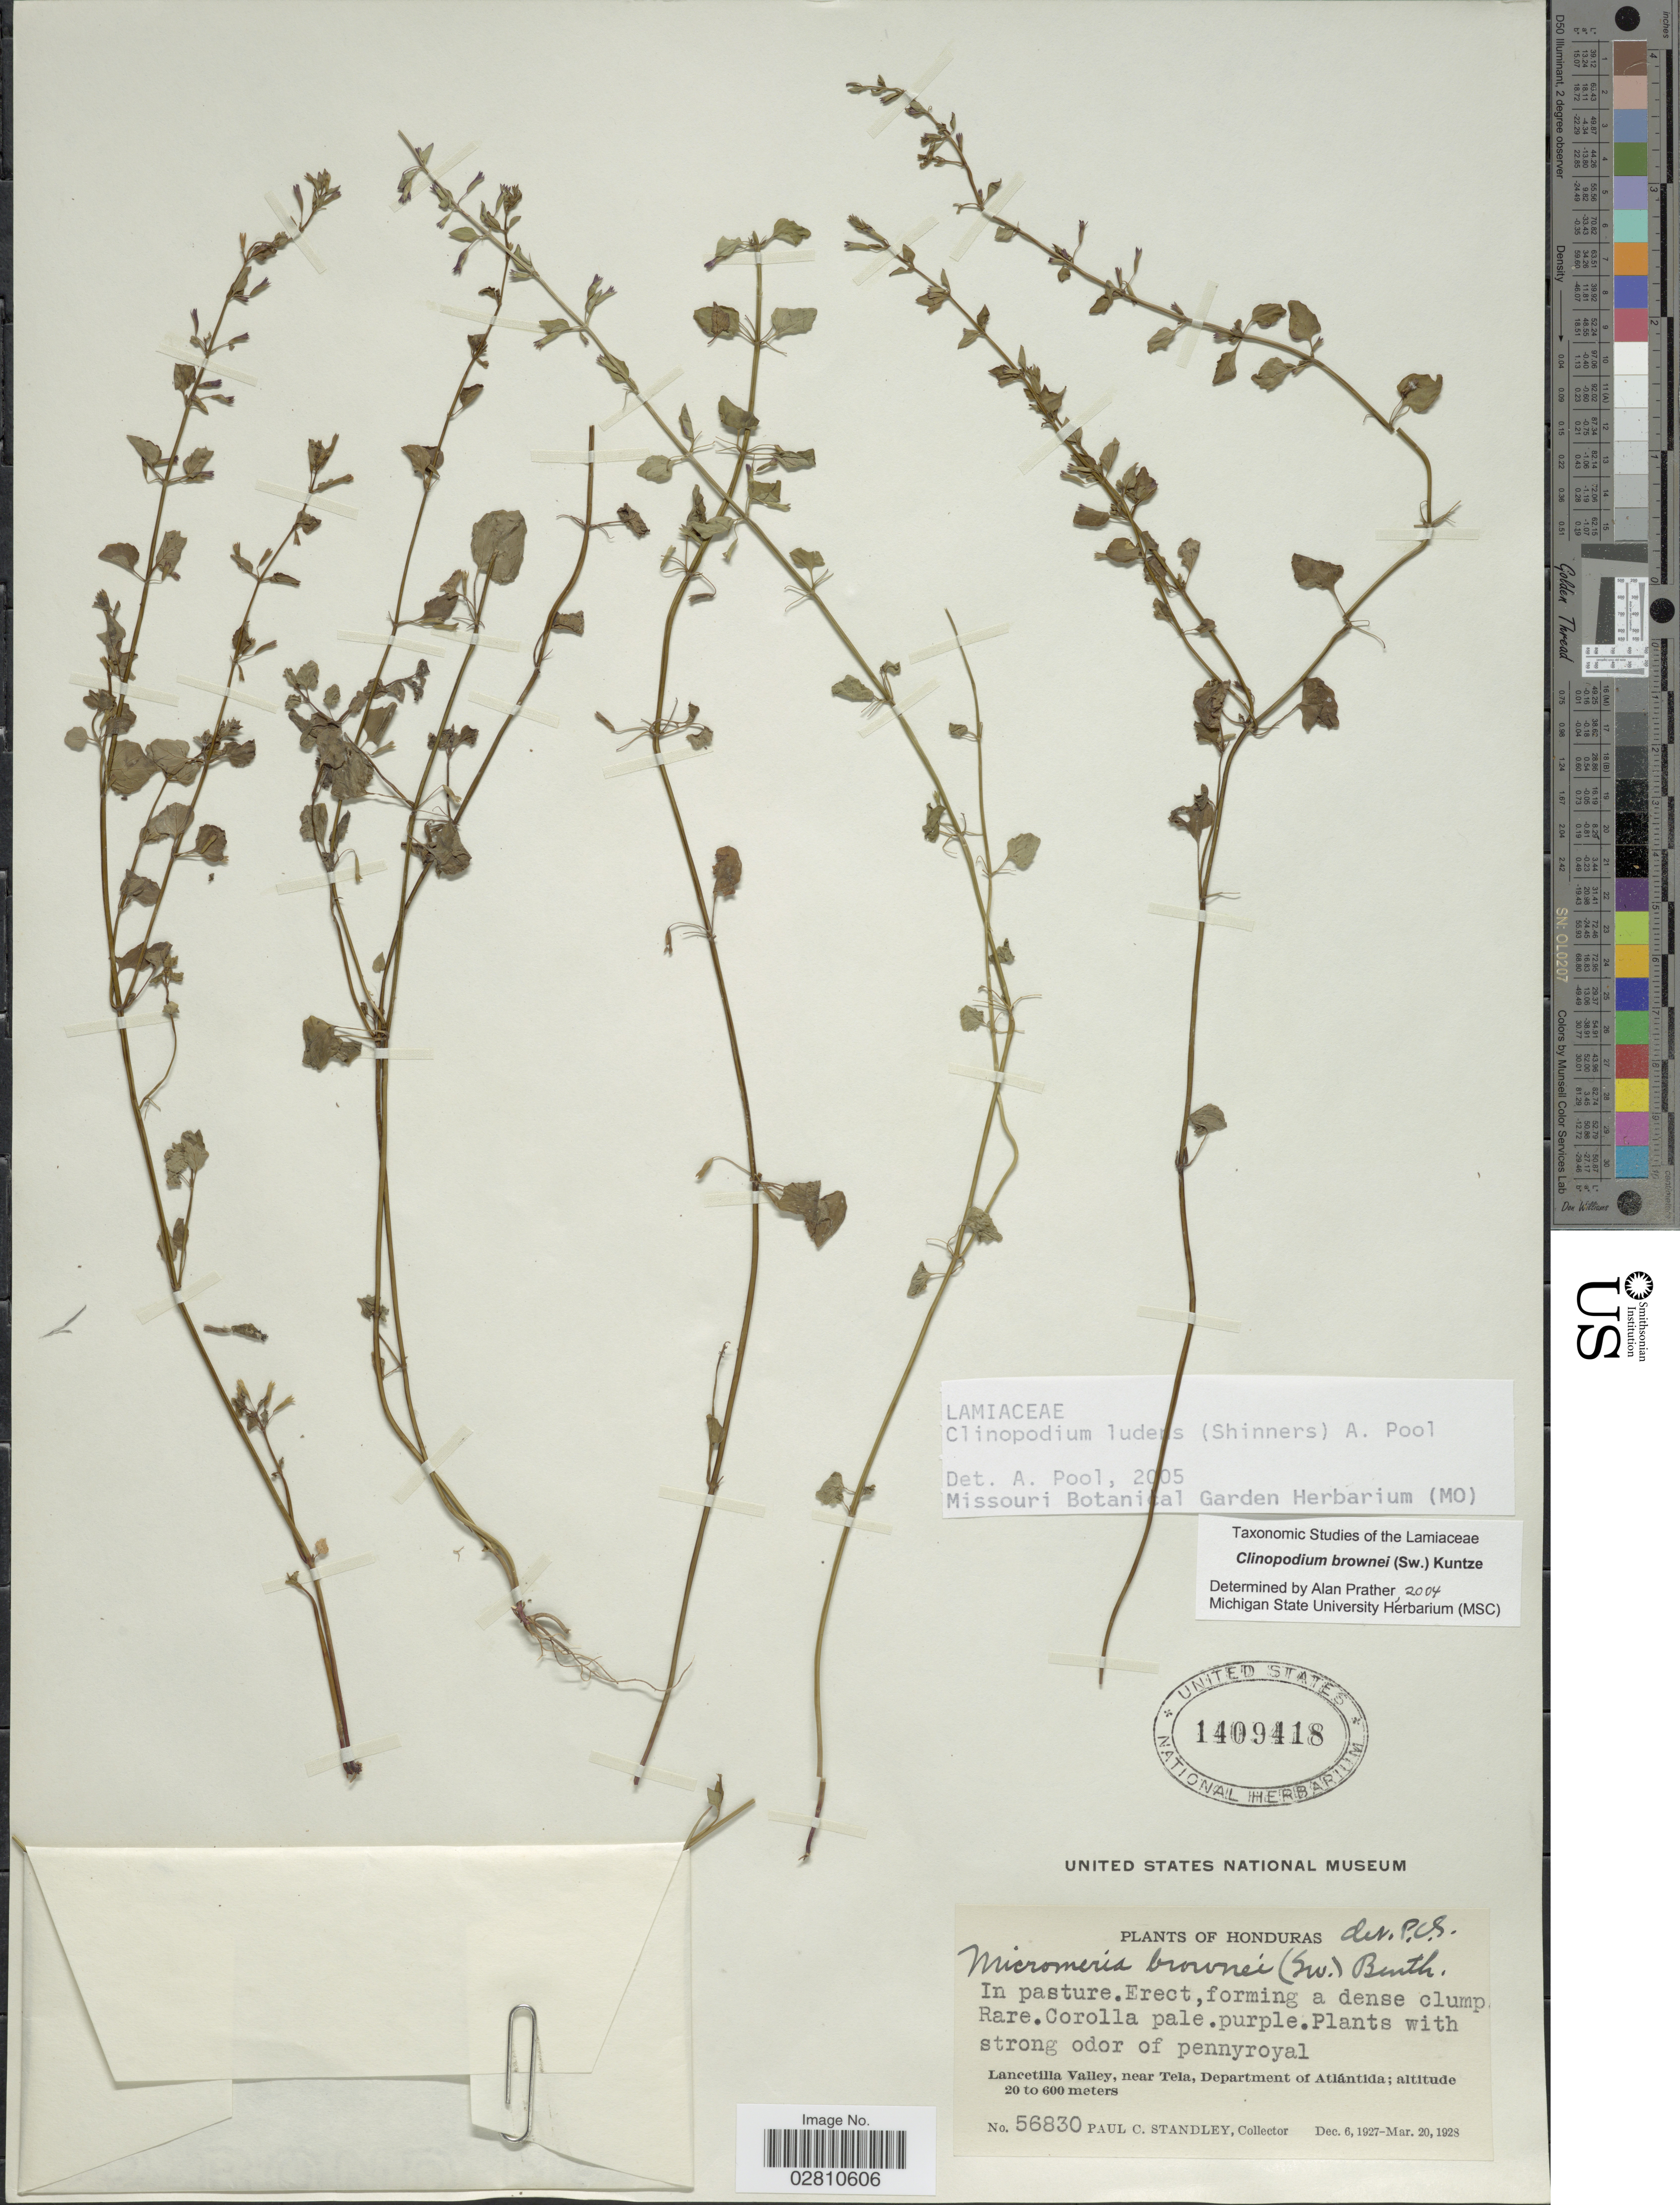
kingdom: Plantae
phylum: Tracheophyta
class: Magnoliopsida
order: Lamiales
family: Lamiaceae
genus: Clinopodium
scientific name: Clinopodium ludens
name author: (Shinners) A. Pool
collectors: P. C. Standley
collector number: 56830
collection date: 1927-12-06/1928-03-20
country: Honduras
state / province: Atlántida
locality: Lancetilla Valley, near Tela, Department of Atlántida.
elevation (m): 20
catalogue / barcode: US 1409418